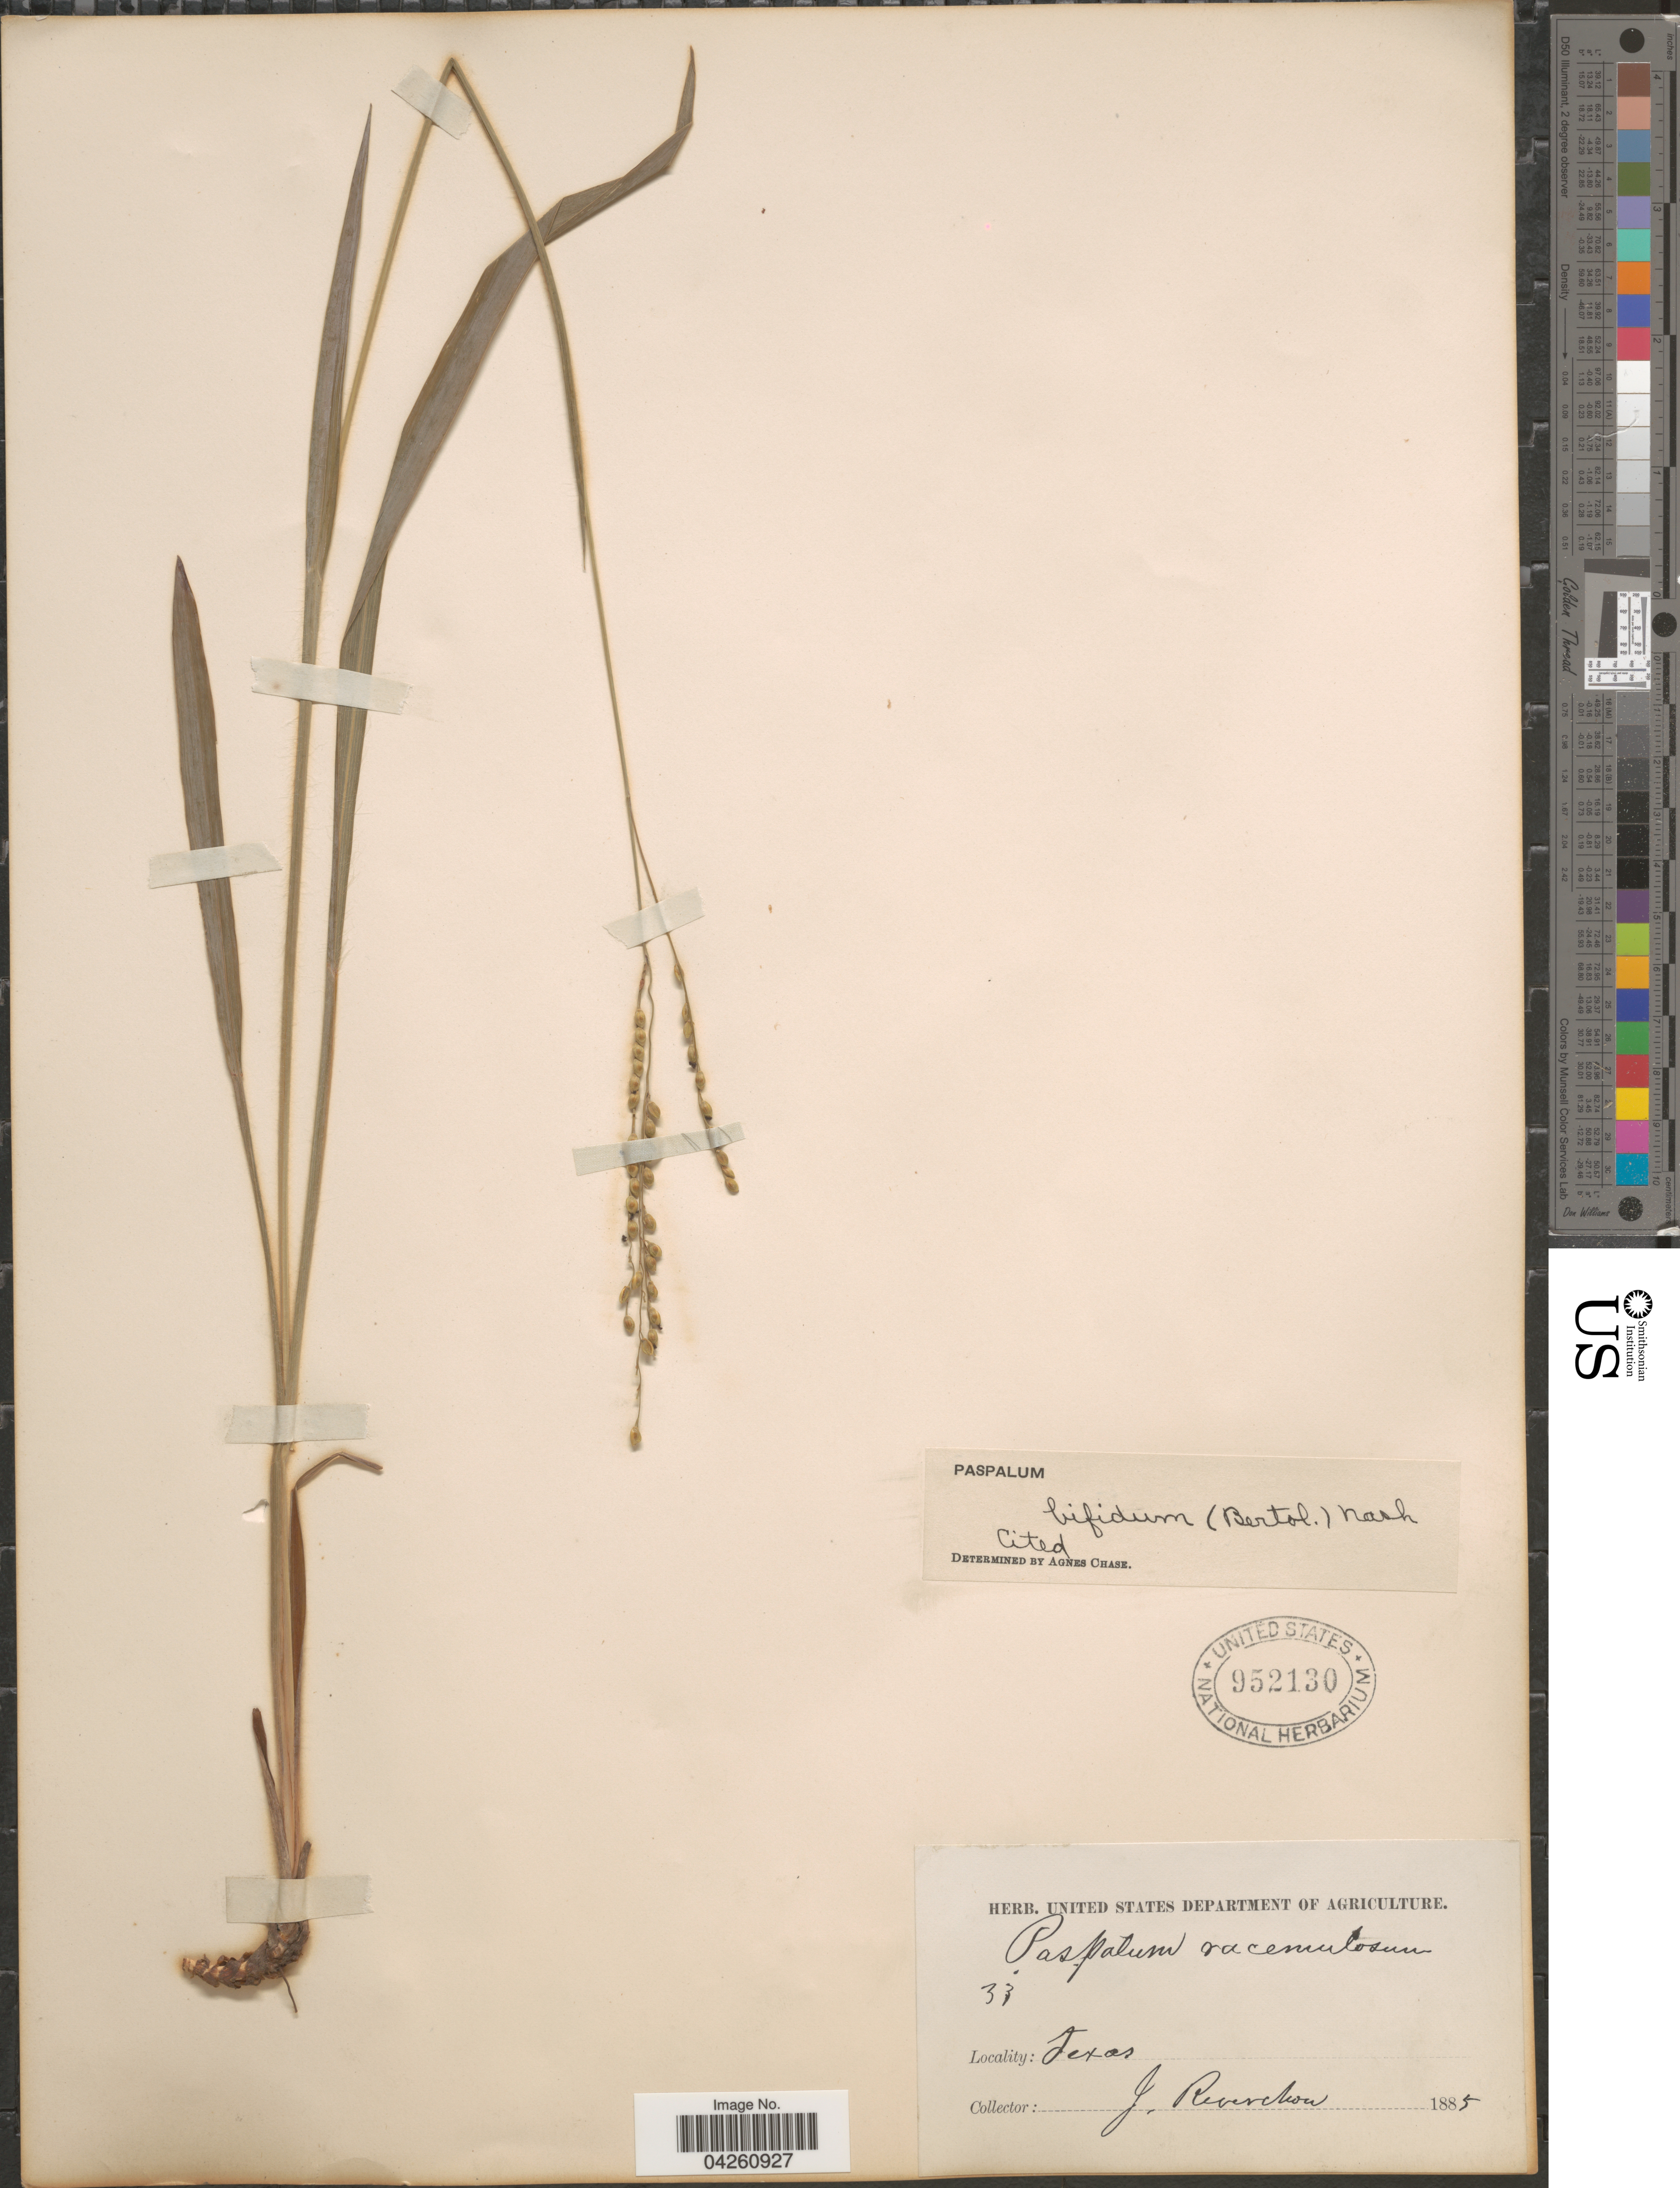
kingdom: Plantae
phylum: Tracheophyta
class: Liliopsida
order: Poales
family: Poaceae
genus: Paspalum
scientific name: Paspalum bifidum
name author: (Bertol.) Nash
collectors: J. Reverchon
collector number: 33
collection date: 1885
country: United States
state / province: Texas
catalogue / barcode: US 952130